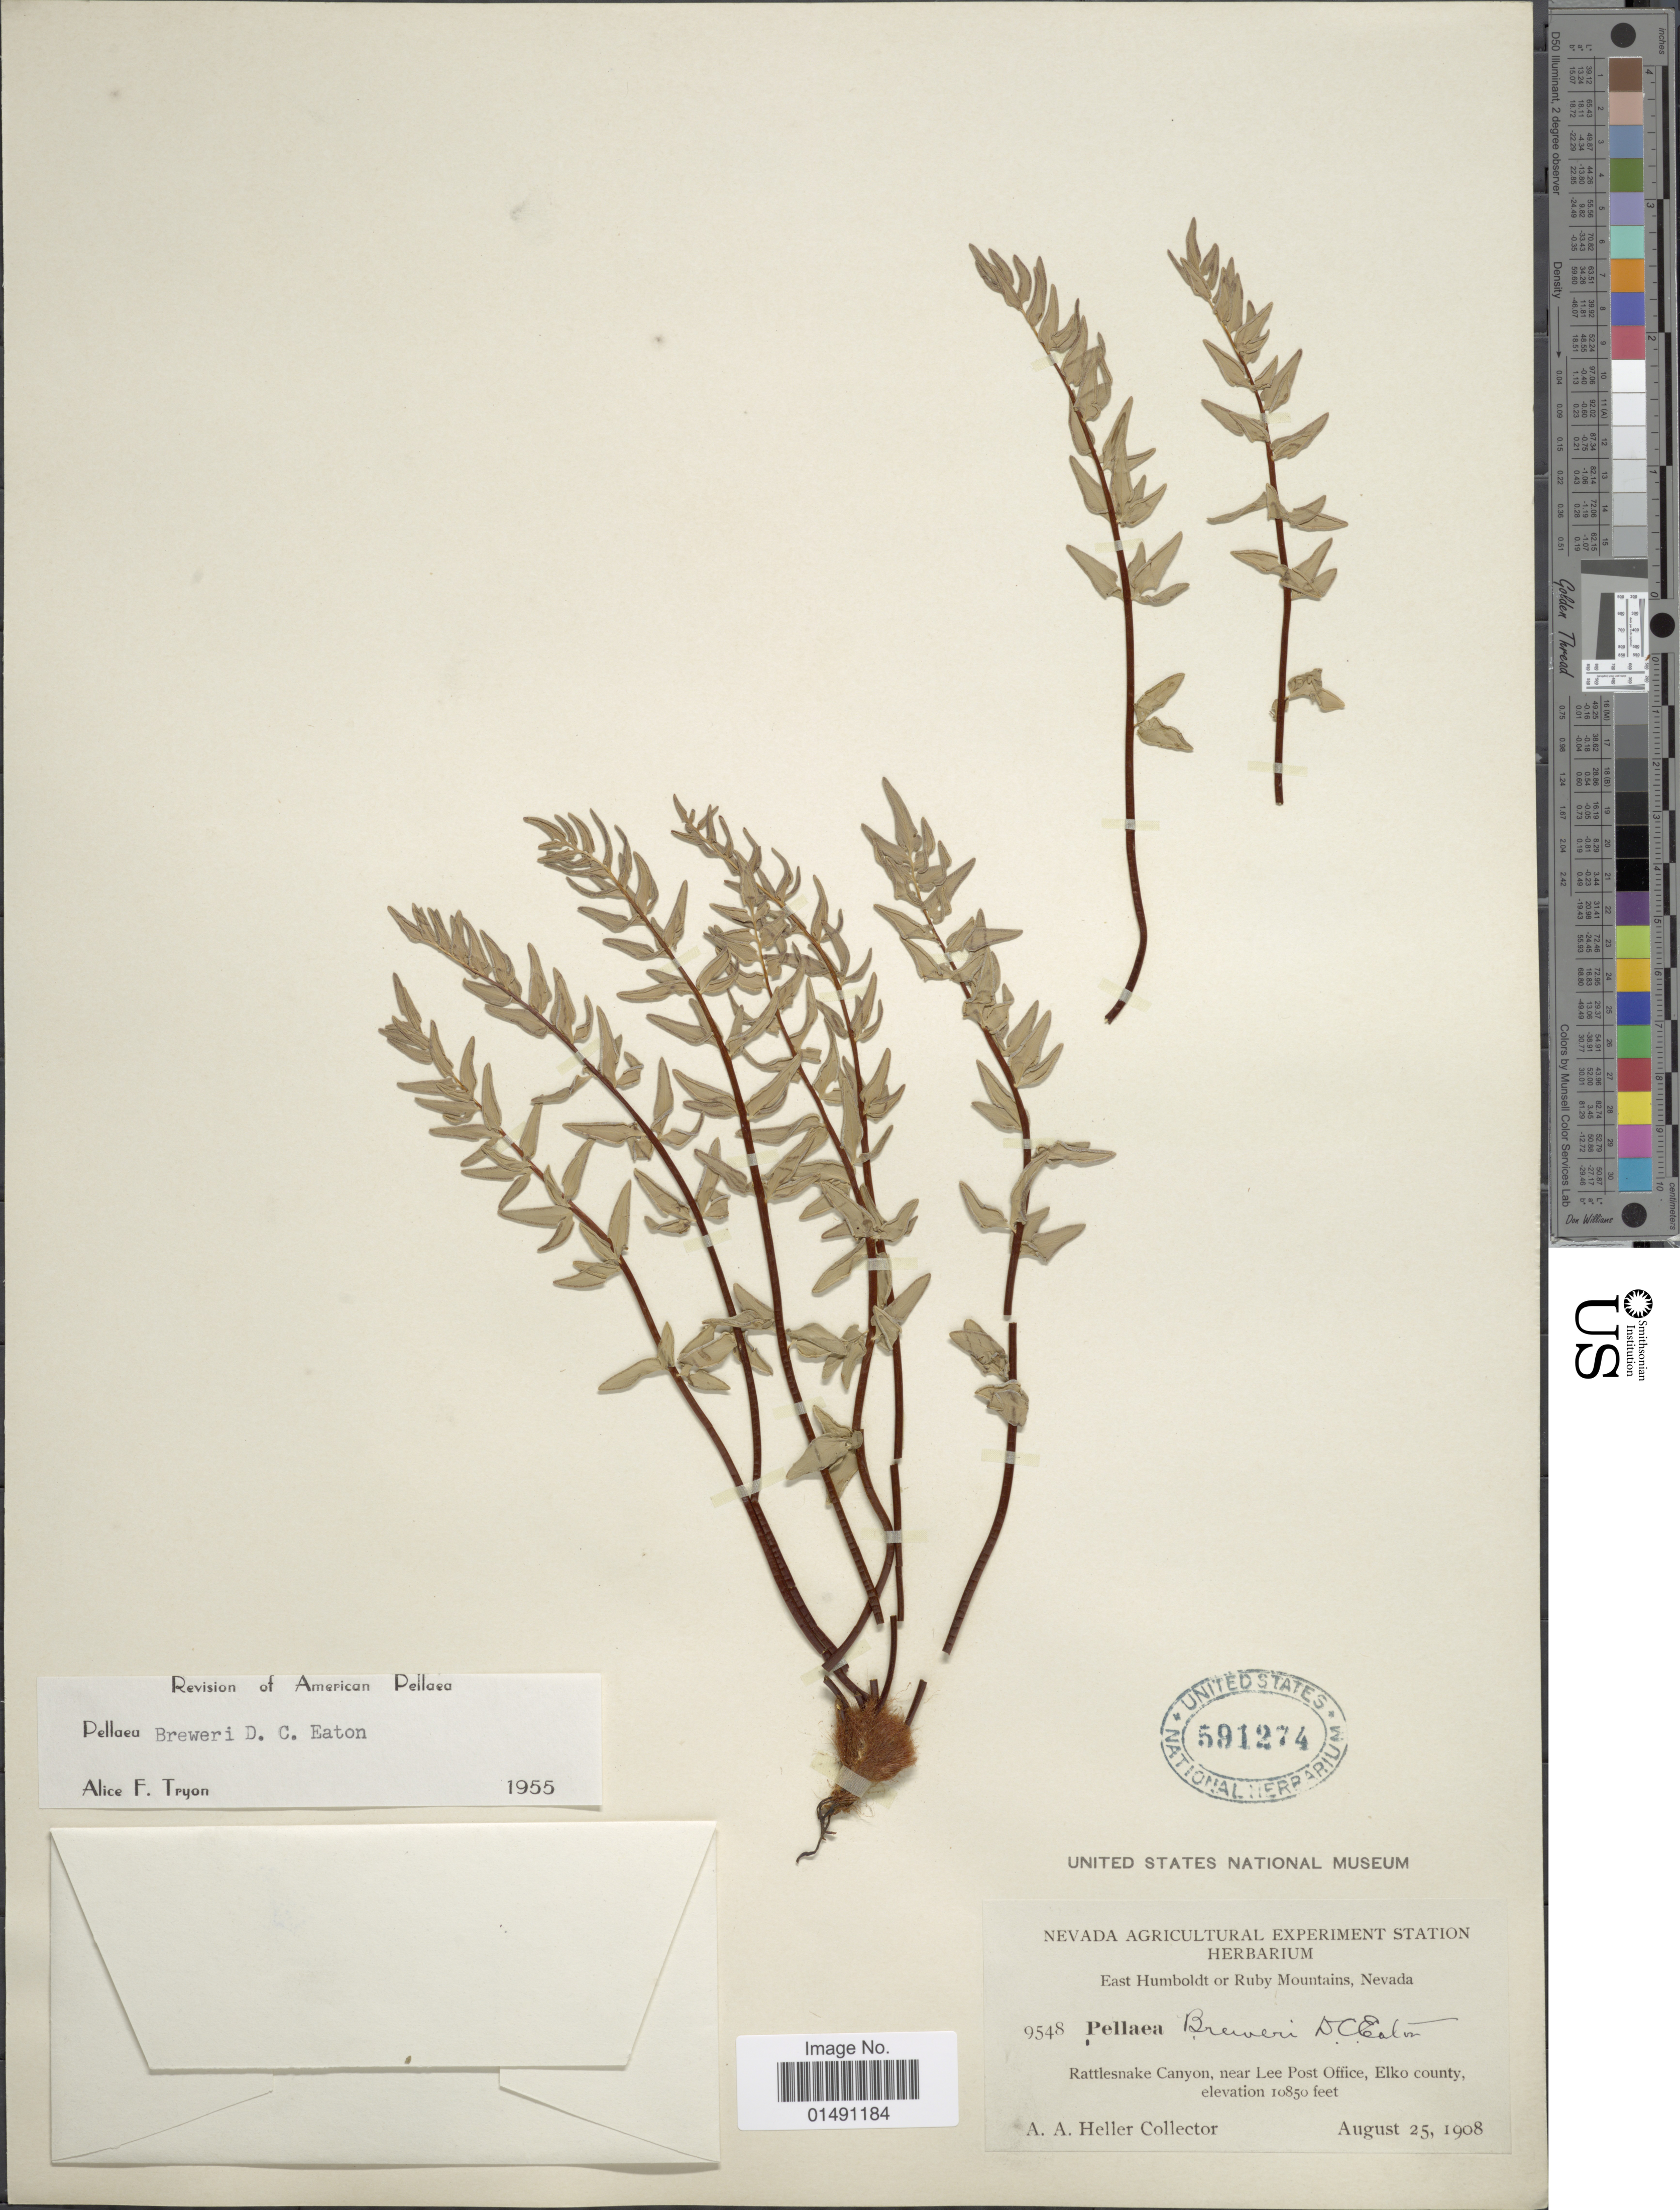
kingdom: Plantae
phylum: Tracheophyta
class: Polypodiopsida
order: Polypodiales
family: Pteridaceae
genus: Pellaea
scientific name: Pellaea breweri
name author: D.C. Eaton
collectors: A. A. Heller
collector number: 9548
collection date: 1908-08-25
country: United States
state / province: Nevada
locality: East Humboldt or Ruby Mountains, rattlsnake Canyon, nearLee Post Office, Elko county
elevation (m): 3307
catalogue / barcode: US 591274